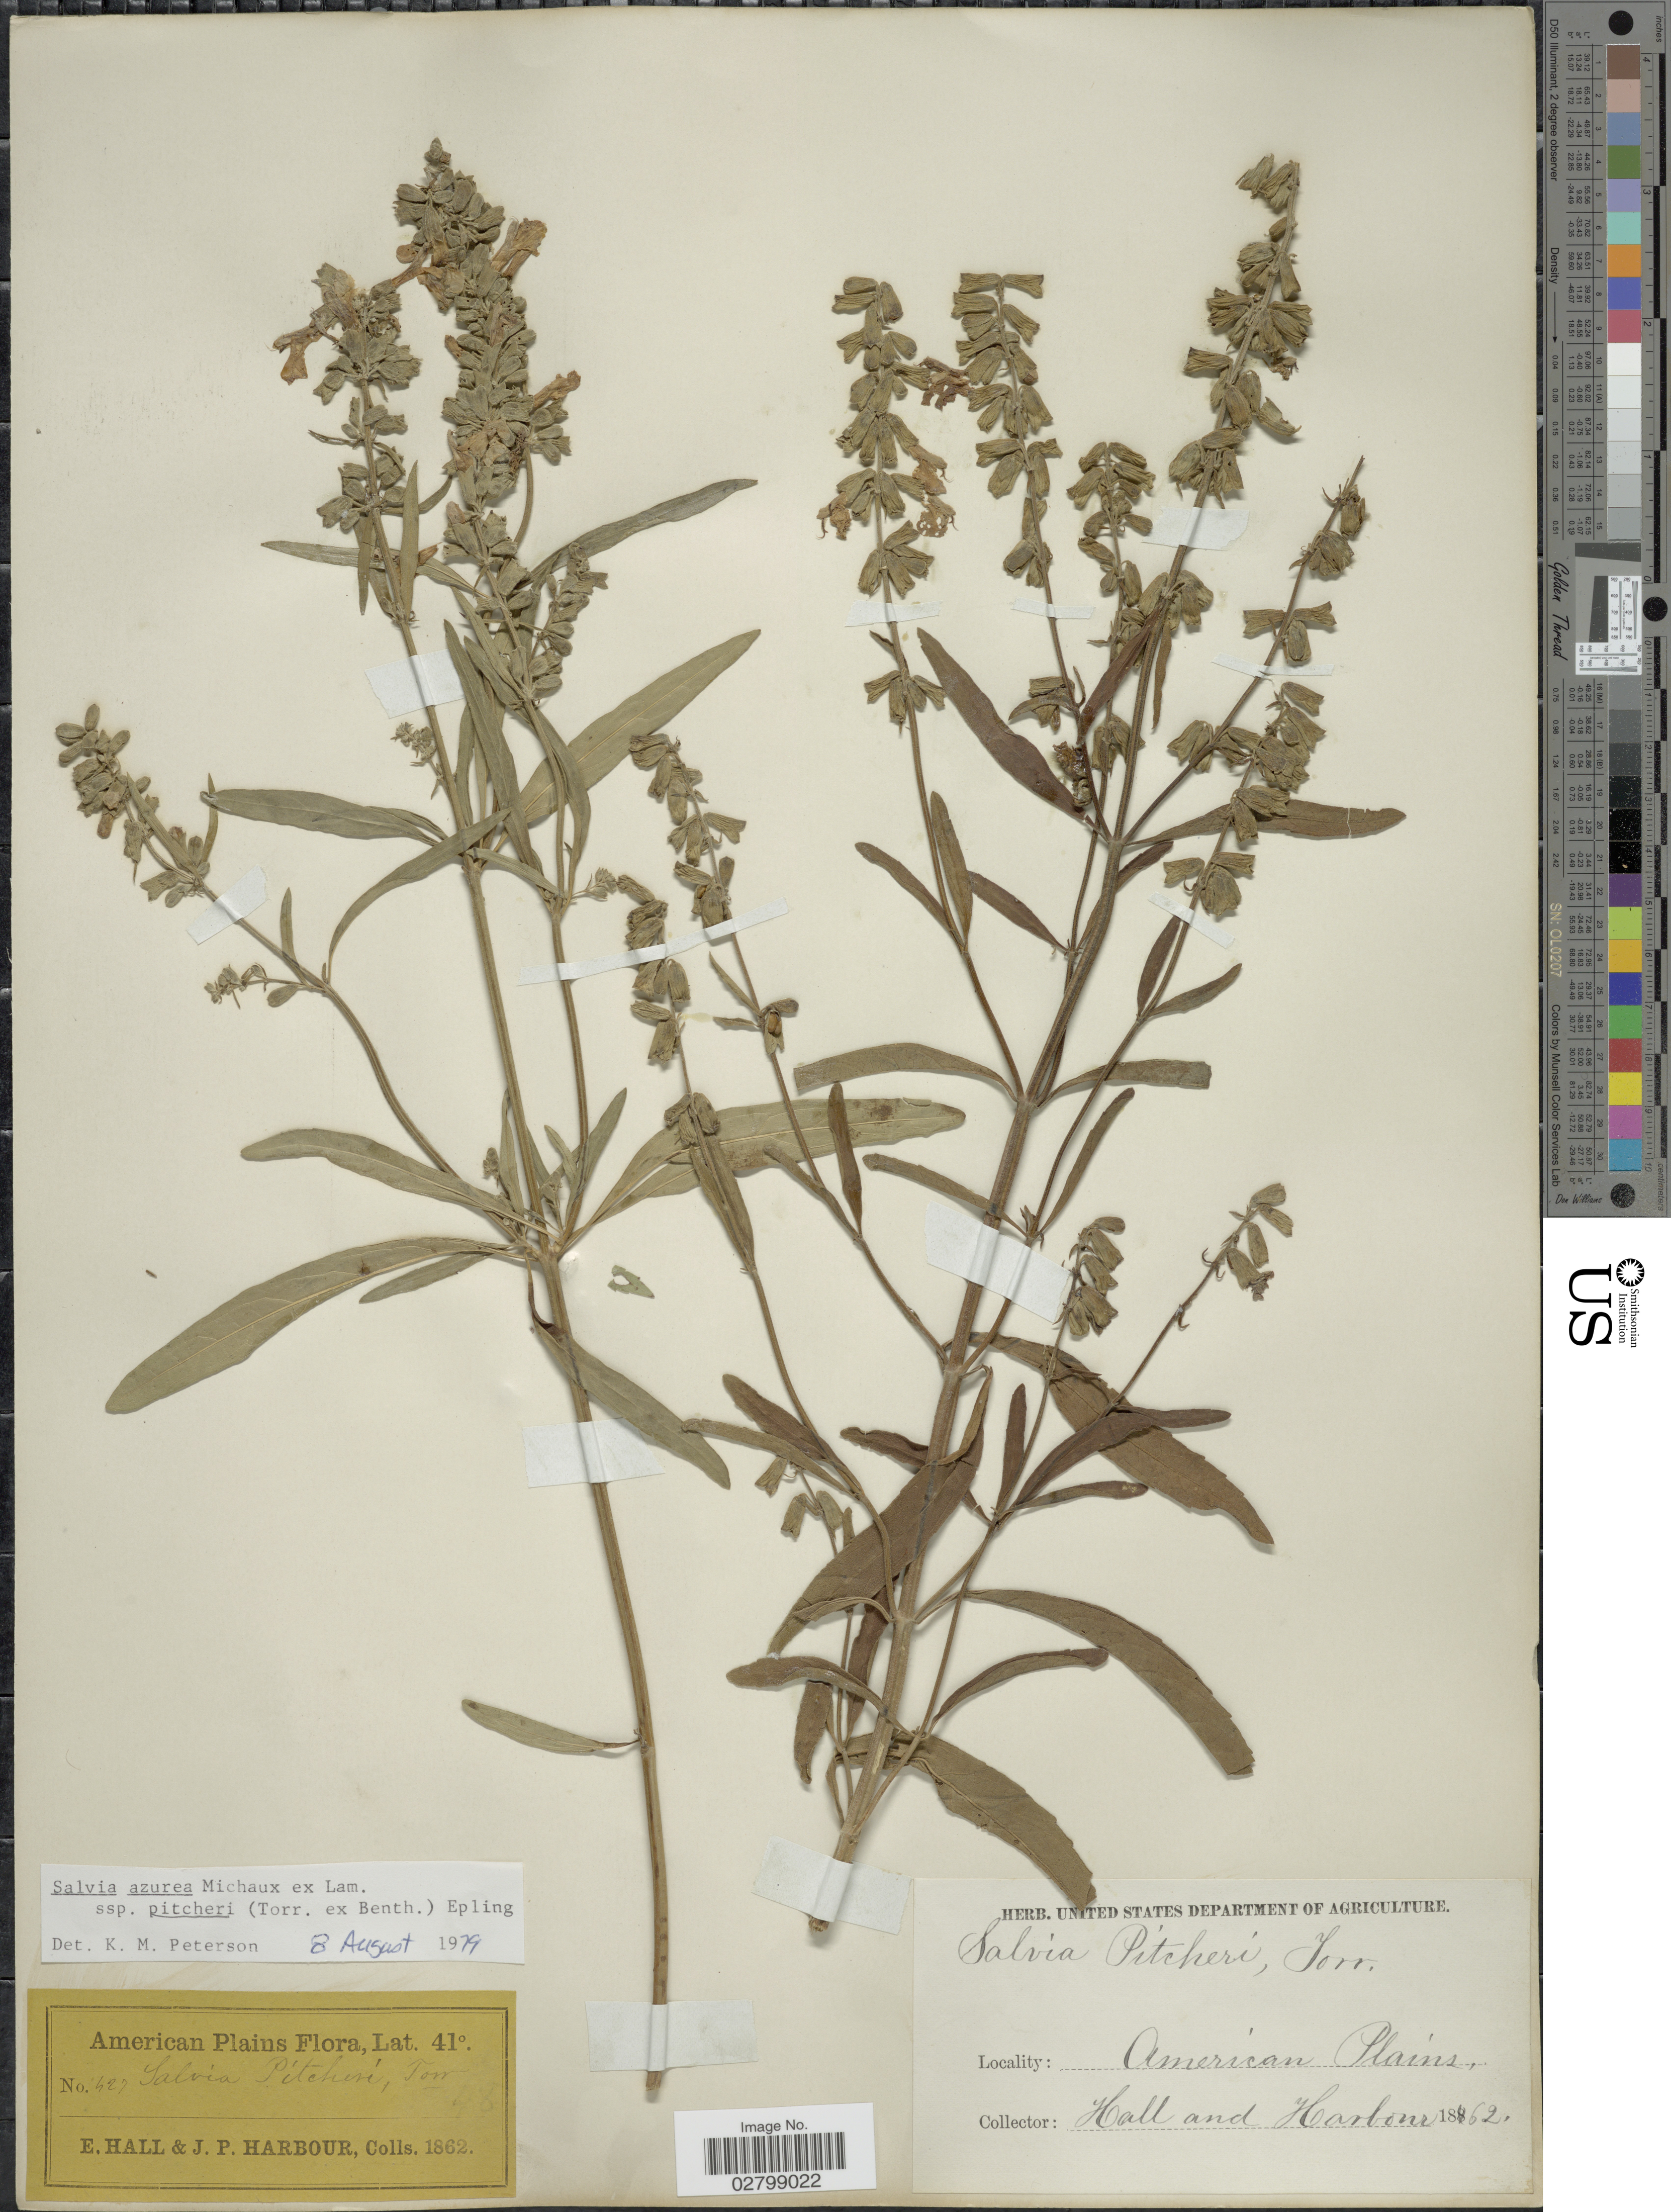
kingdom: Plantae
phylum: Tracheophyta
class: Magnoliopsida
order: Lamiales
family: Lamiaceae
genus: Salvia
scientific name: Salvia azurea subsp. pitcheri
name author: Michx. ex Lam.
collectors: E. Hall & J. Harbour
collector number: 627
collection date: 1862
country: United States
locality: American Plains